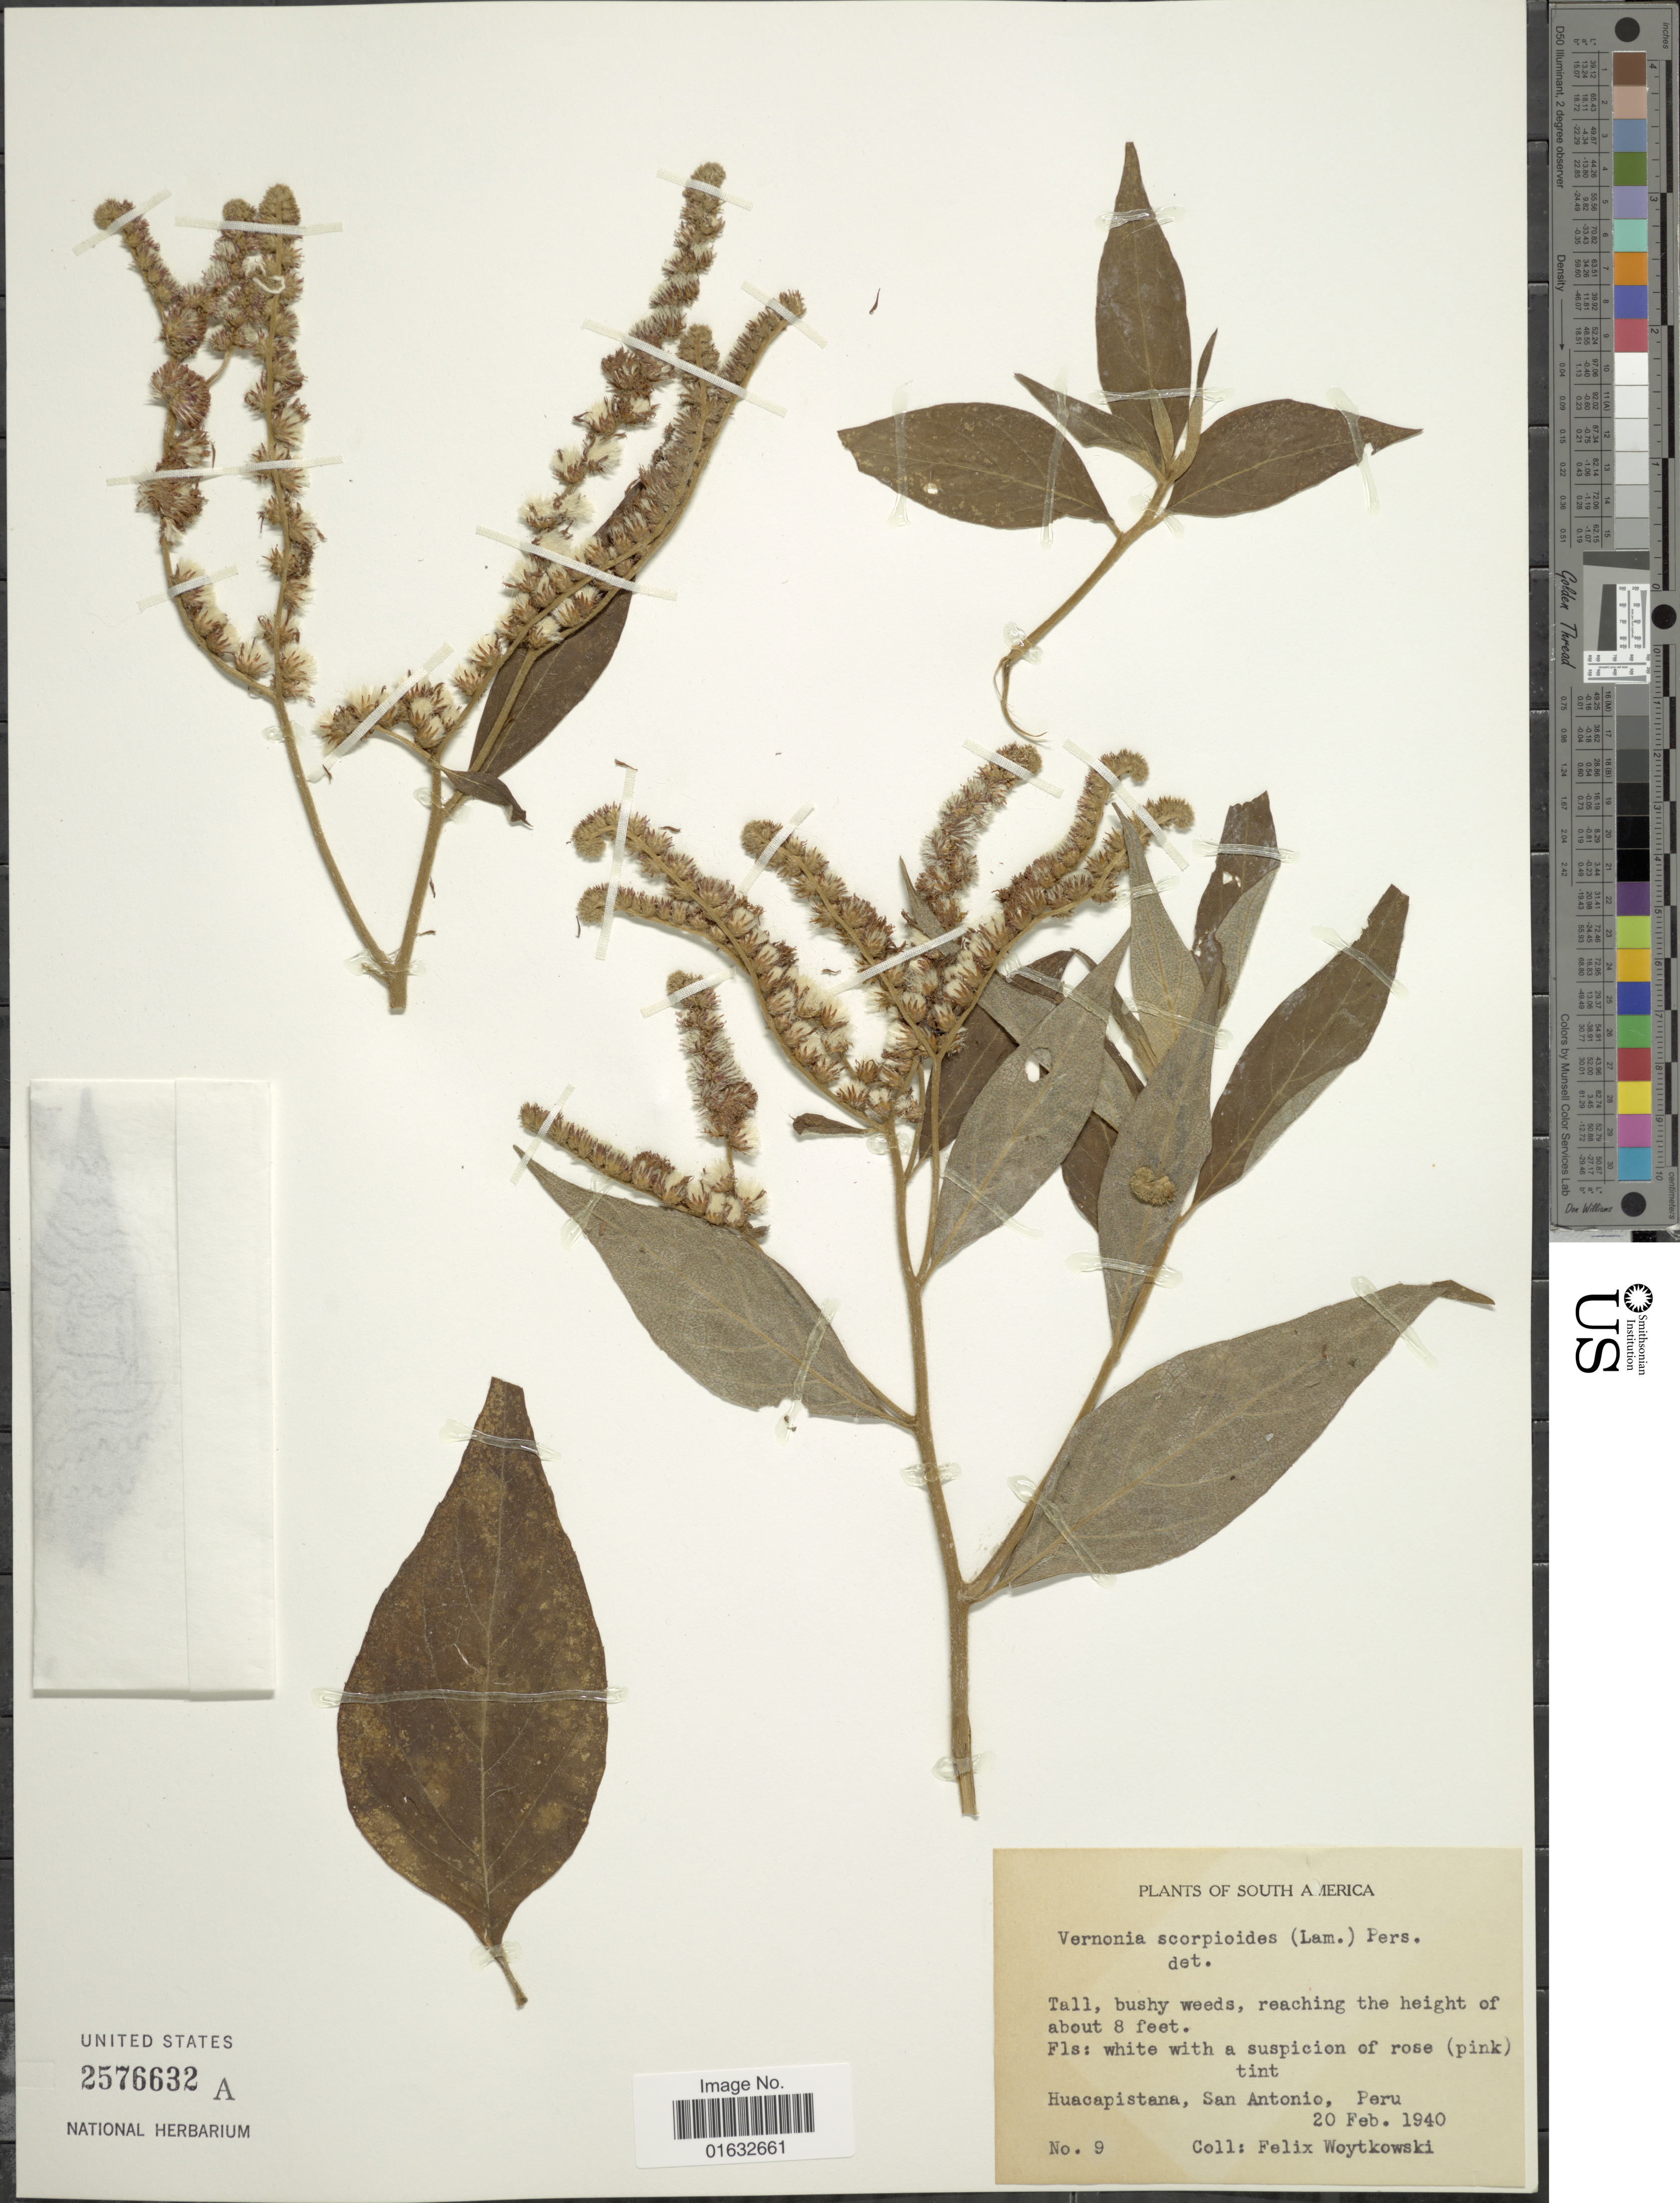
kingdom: Plantae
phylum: Tracheophyta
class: Magnoliopsida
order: Asterales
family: Asteraceae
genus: Cyrtocymura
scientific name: Cyrtocymura scorpioides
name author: (Lam.) H. Rob.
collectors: F. Woytkowski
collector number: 9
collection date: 1940-02-20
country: Peru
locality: Huacapistana, San Antonio, Peru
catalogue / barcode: US 2576632A